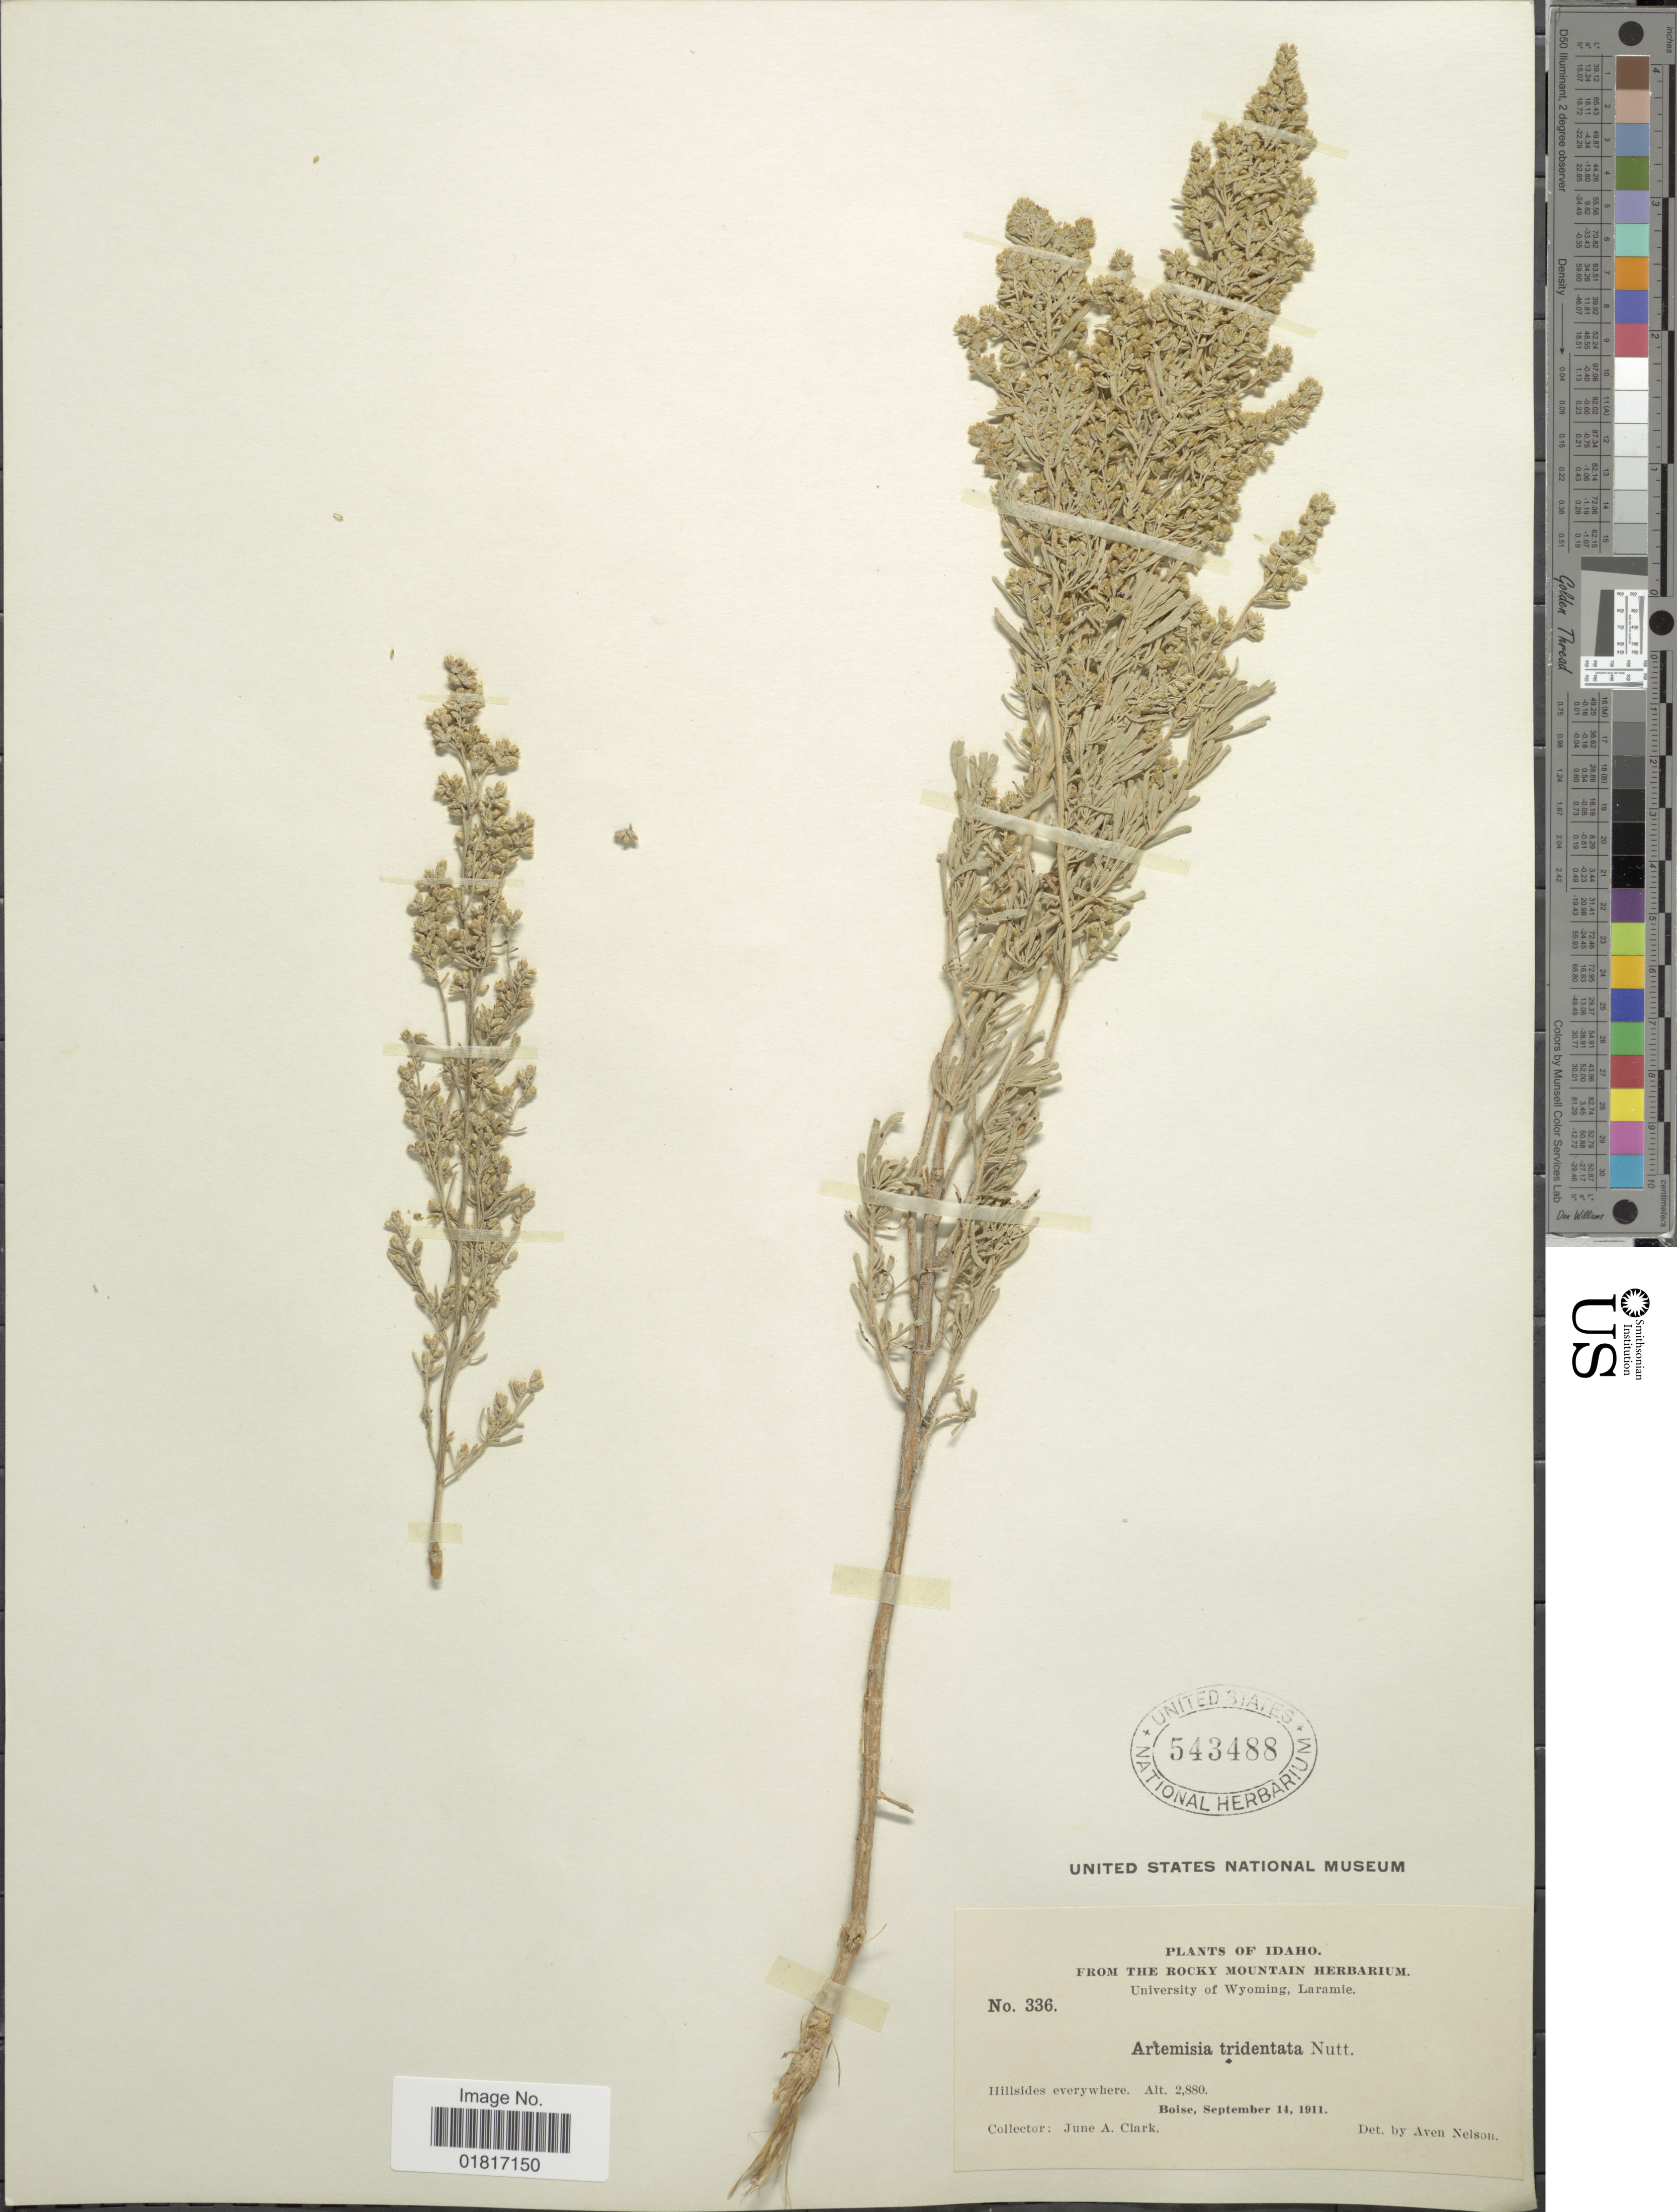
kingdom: Plantae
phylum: Tracheophyta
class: Magnoliopsida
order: Asterales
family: Asteraceae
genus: Artemisia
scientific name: Artemisia tridentata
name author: Nutt.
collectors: J. A. Clark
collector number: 336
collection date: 1911-09-14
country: United States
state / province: Idaho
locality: Hillsides everywhere, Boise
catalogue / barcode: US 543488